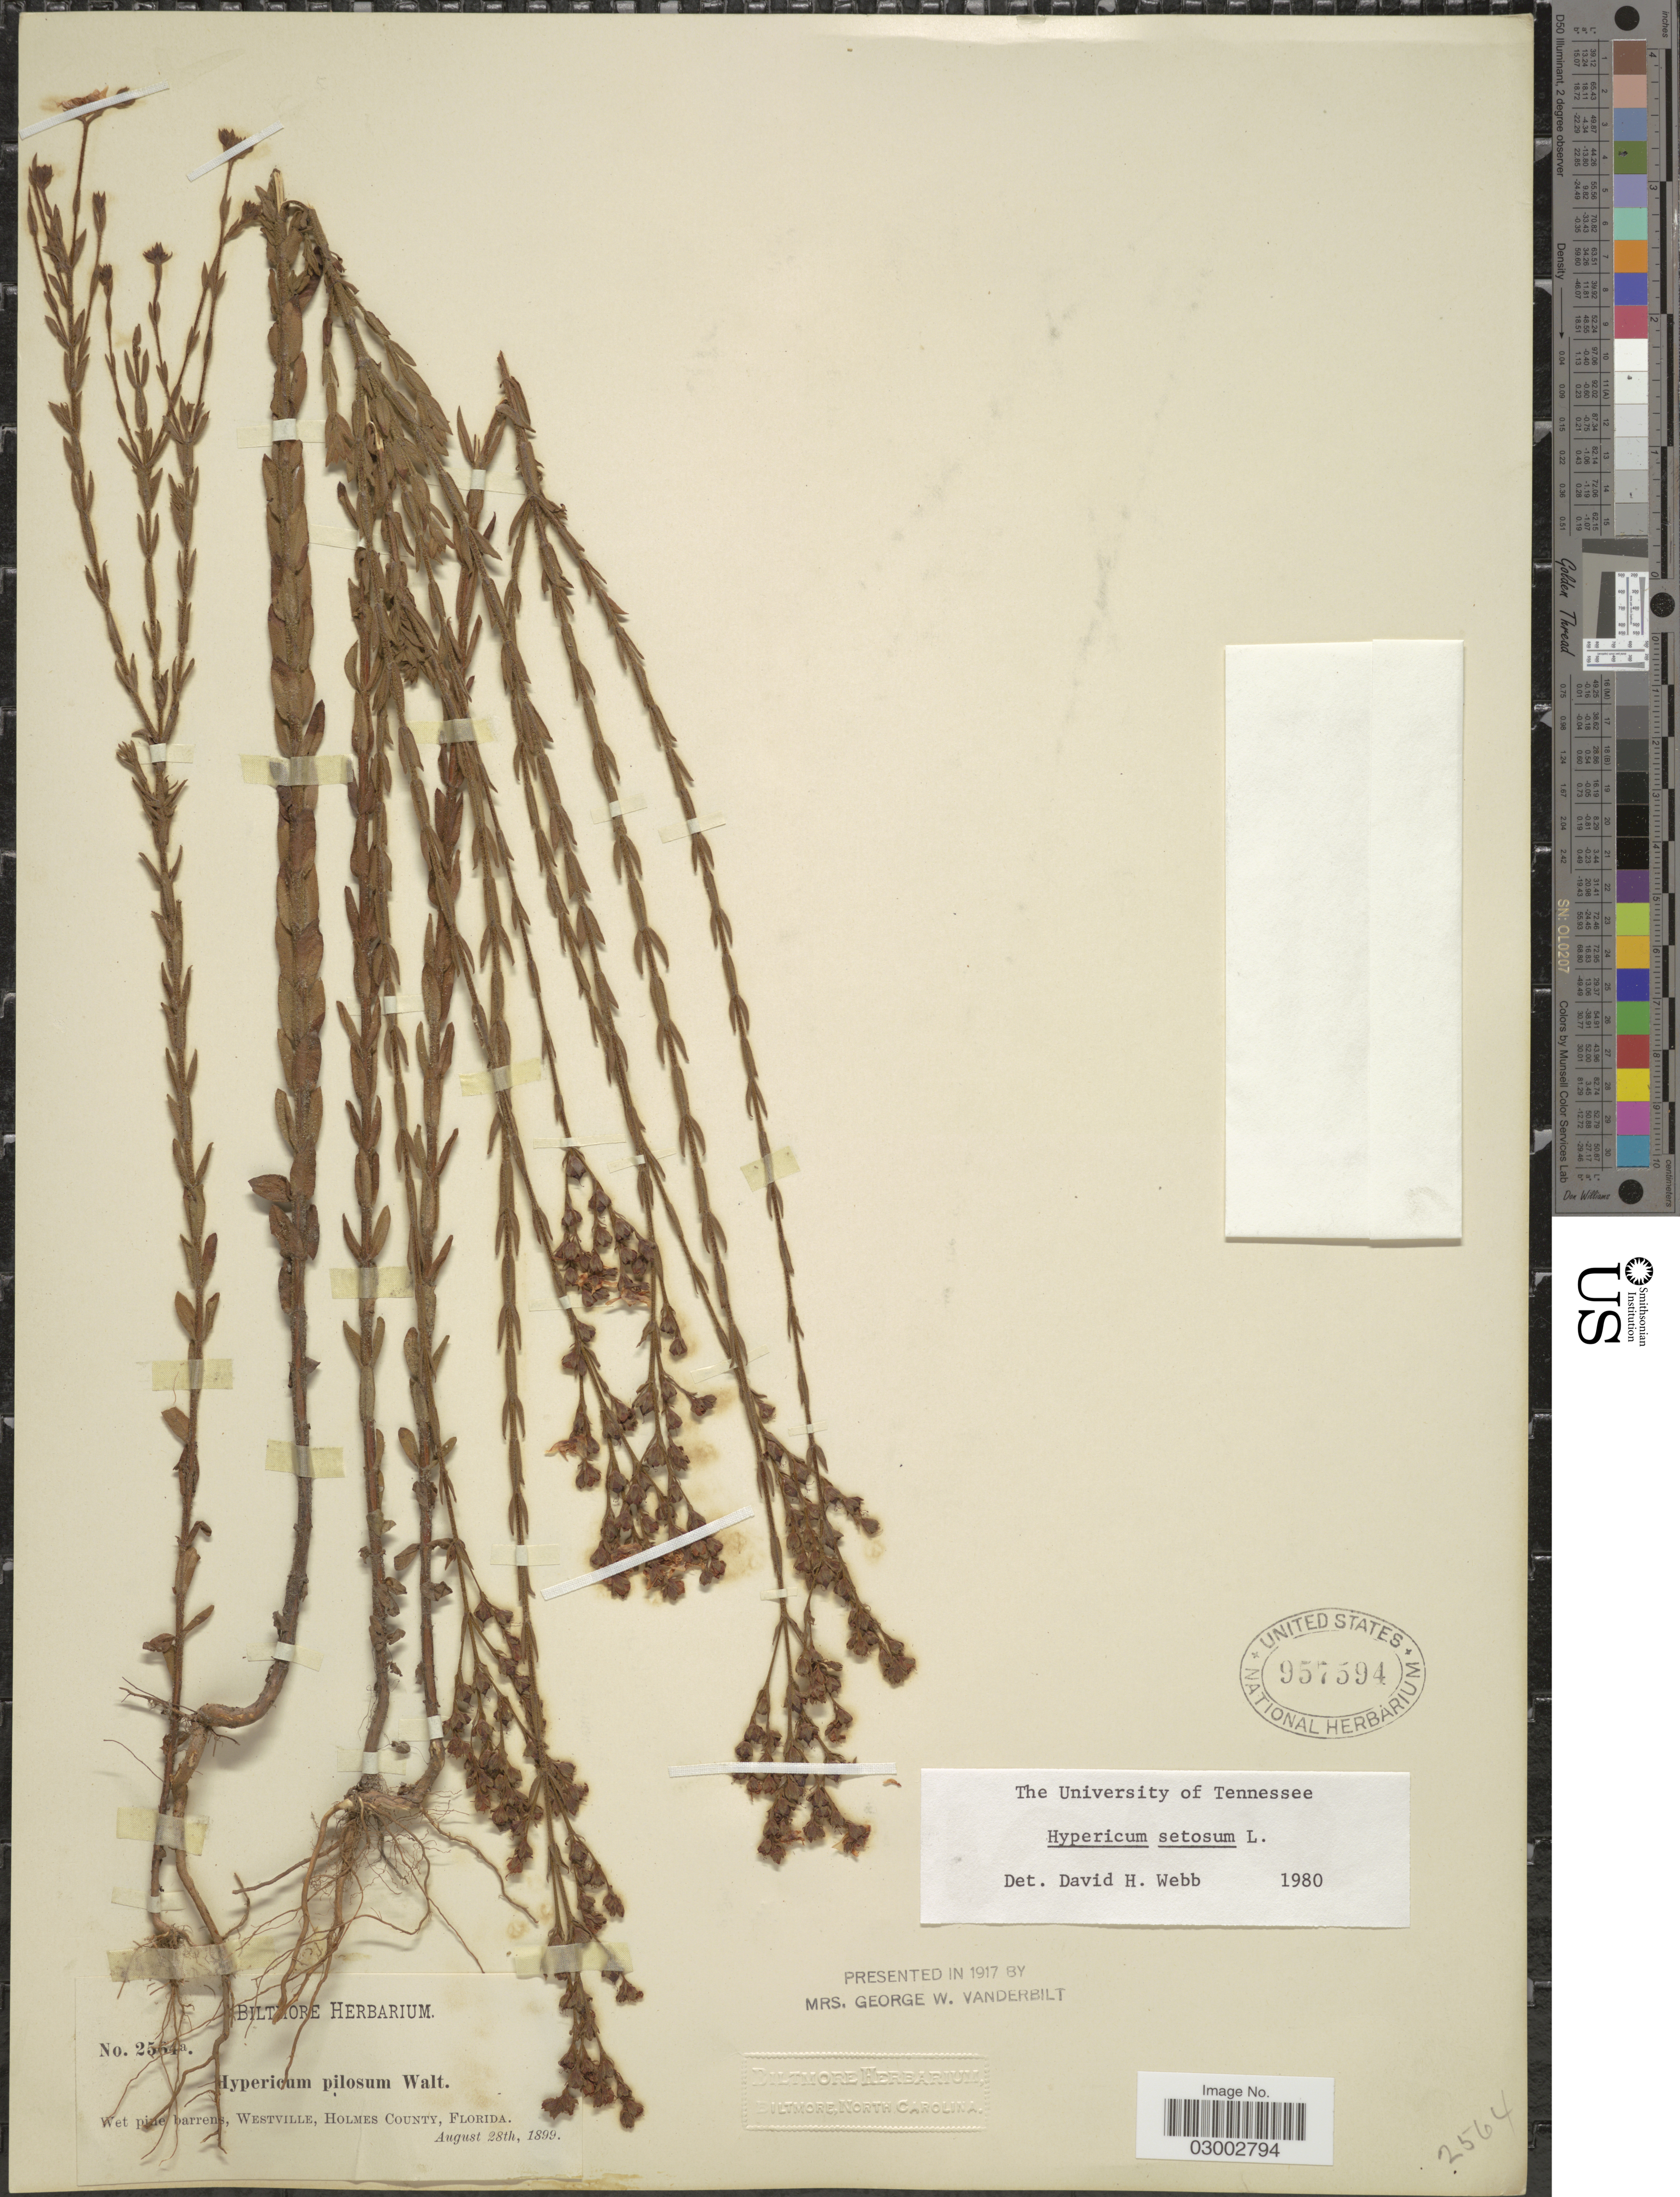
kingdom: Plantae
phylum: Tracheophyta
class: Magnoliopsida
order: Malpighiales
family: Hypericaceae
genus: Hypericum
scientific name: Hypericum setosum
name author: L.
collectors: ex herb. Biltmore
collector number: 2564a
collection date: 1899-08-28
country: United States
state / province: Florida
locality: Wet pine barrens, Westville, Holmes County.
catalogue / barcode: US 957594